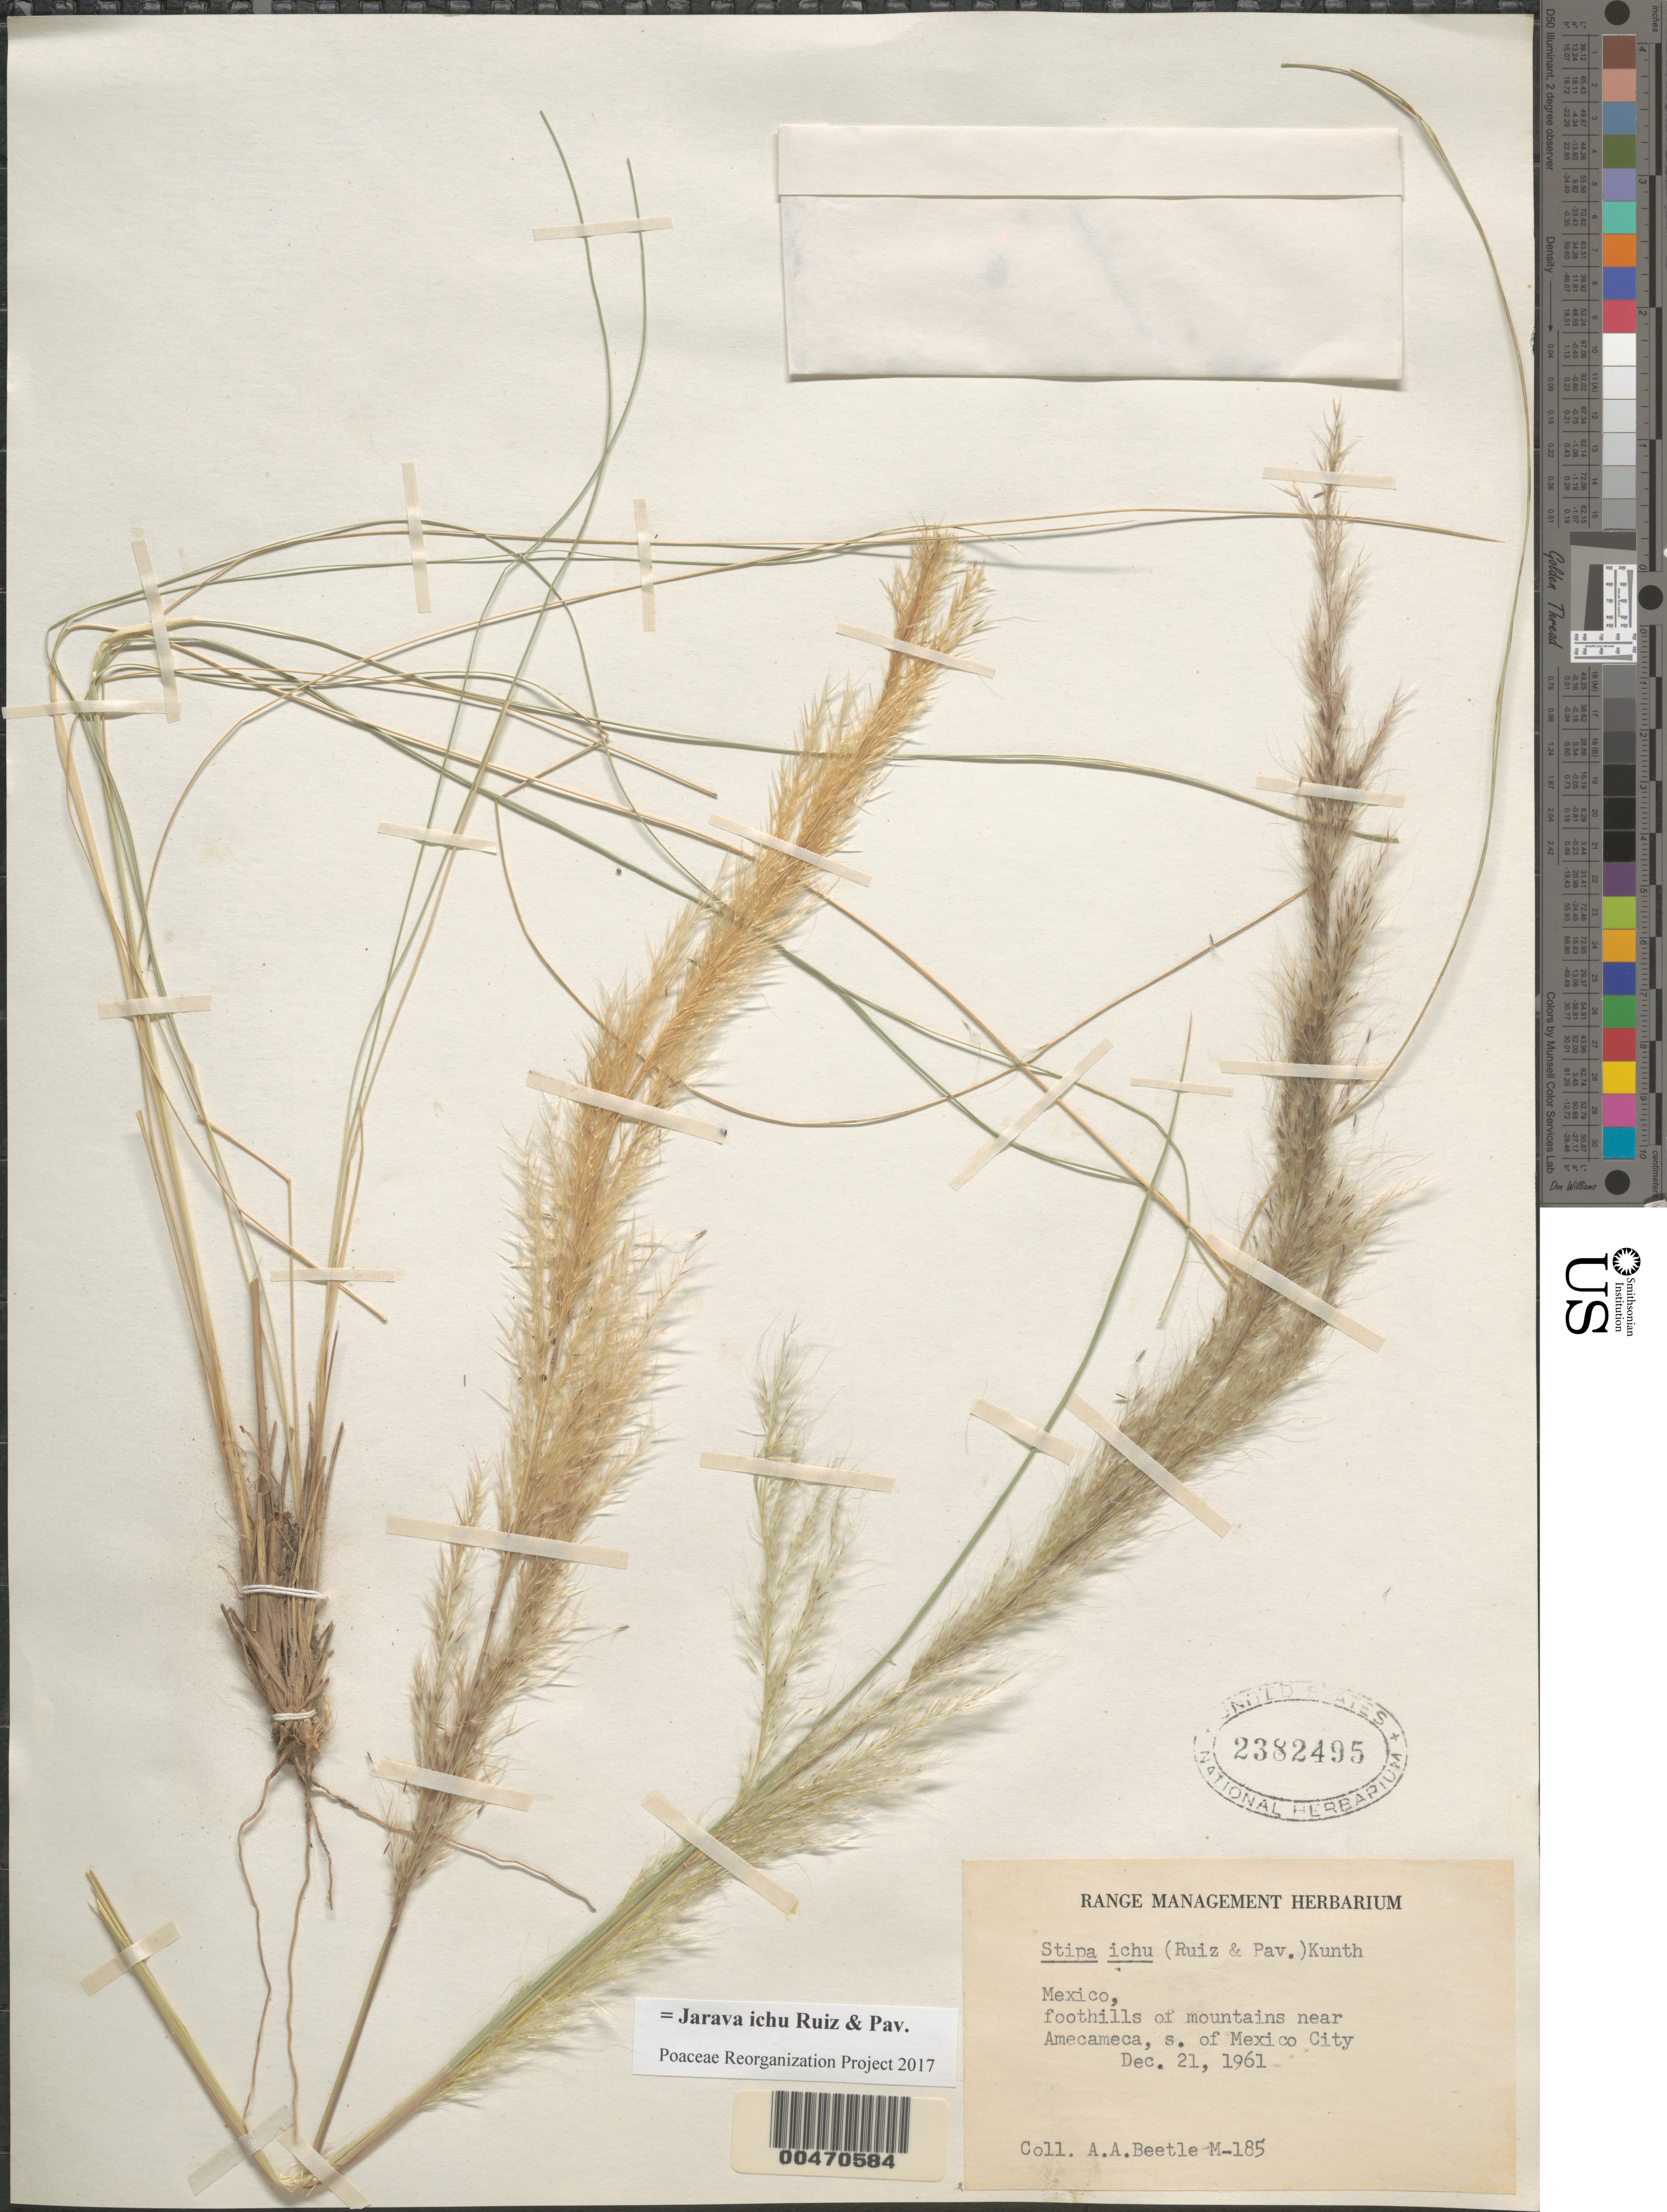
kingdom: Plantae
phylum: Tracheophyta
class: Liliopsida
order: Poales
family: Poaceae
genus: Jarava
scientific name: Jarava ichu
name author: Ruiz & Pav.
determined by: Poaceae Reorganization Project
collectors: A. A. Beetle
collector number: M-185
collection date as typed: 21 Dec 1961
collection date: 1961-12-21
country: Mexico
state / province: México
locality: Foothills of mtns near Amecameca, S of Mexico City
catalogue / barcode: US 2382495